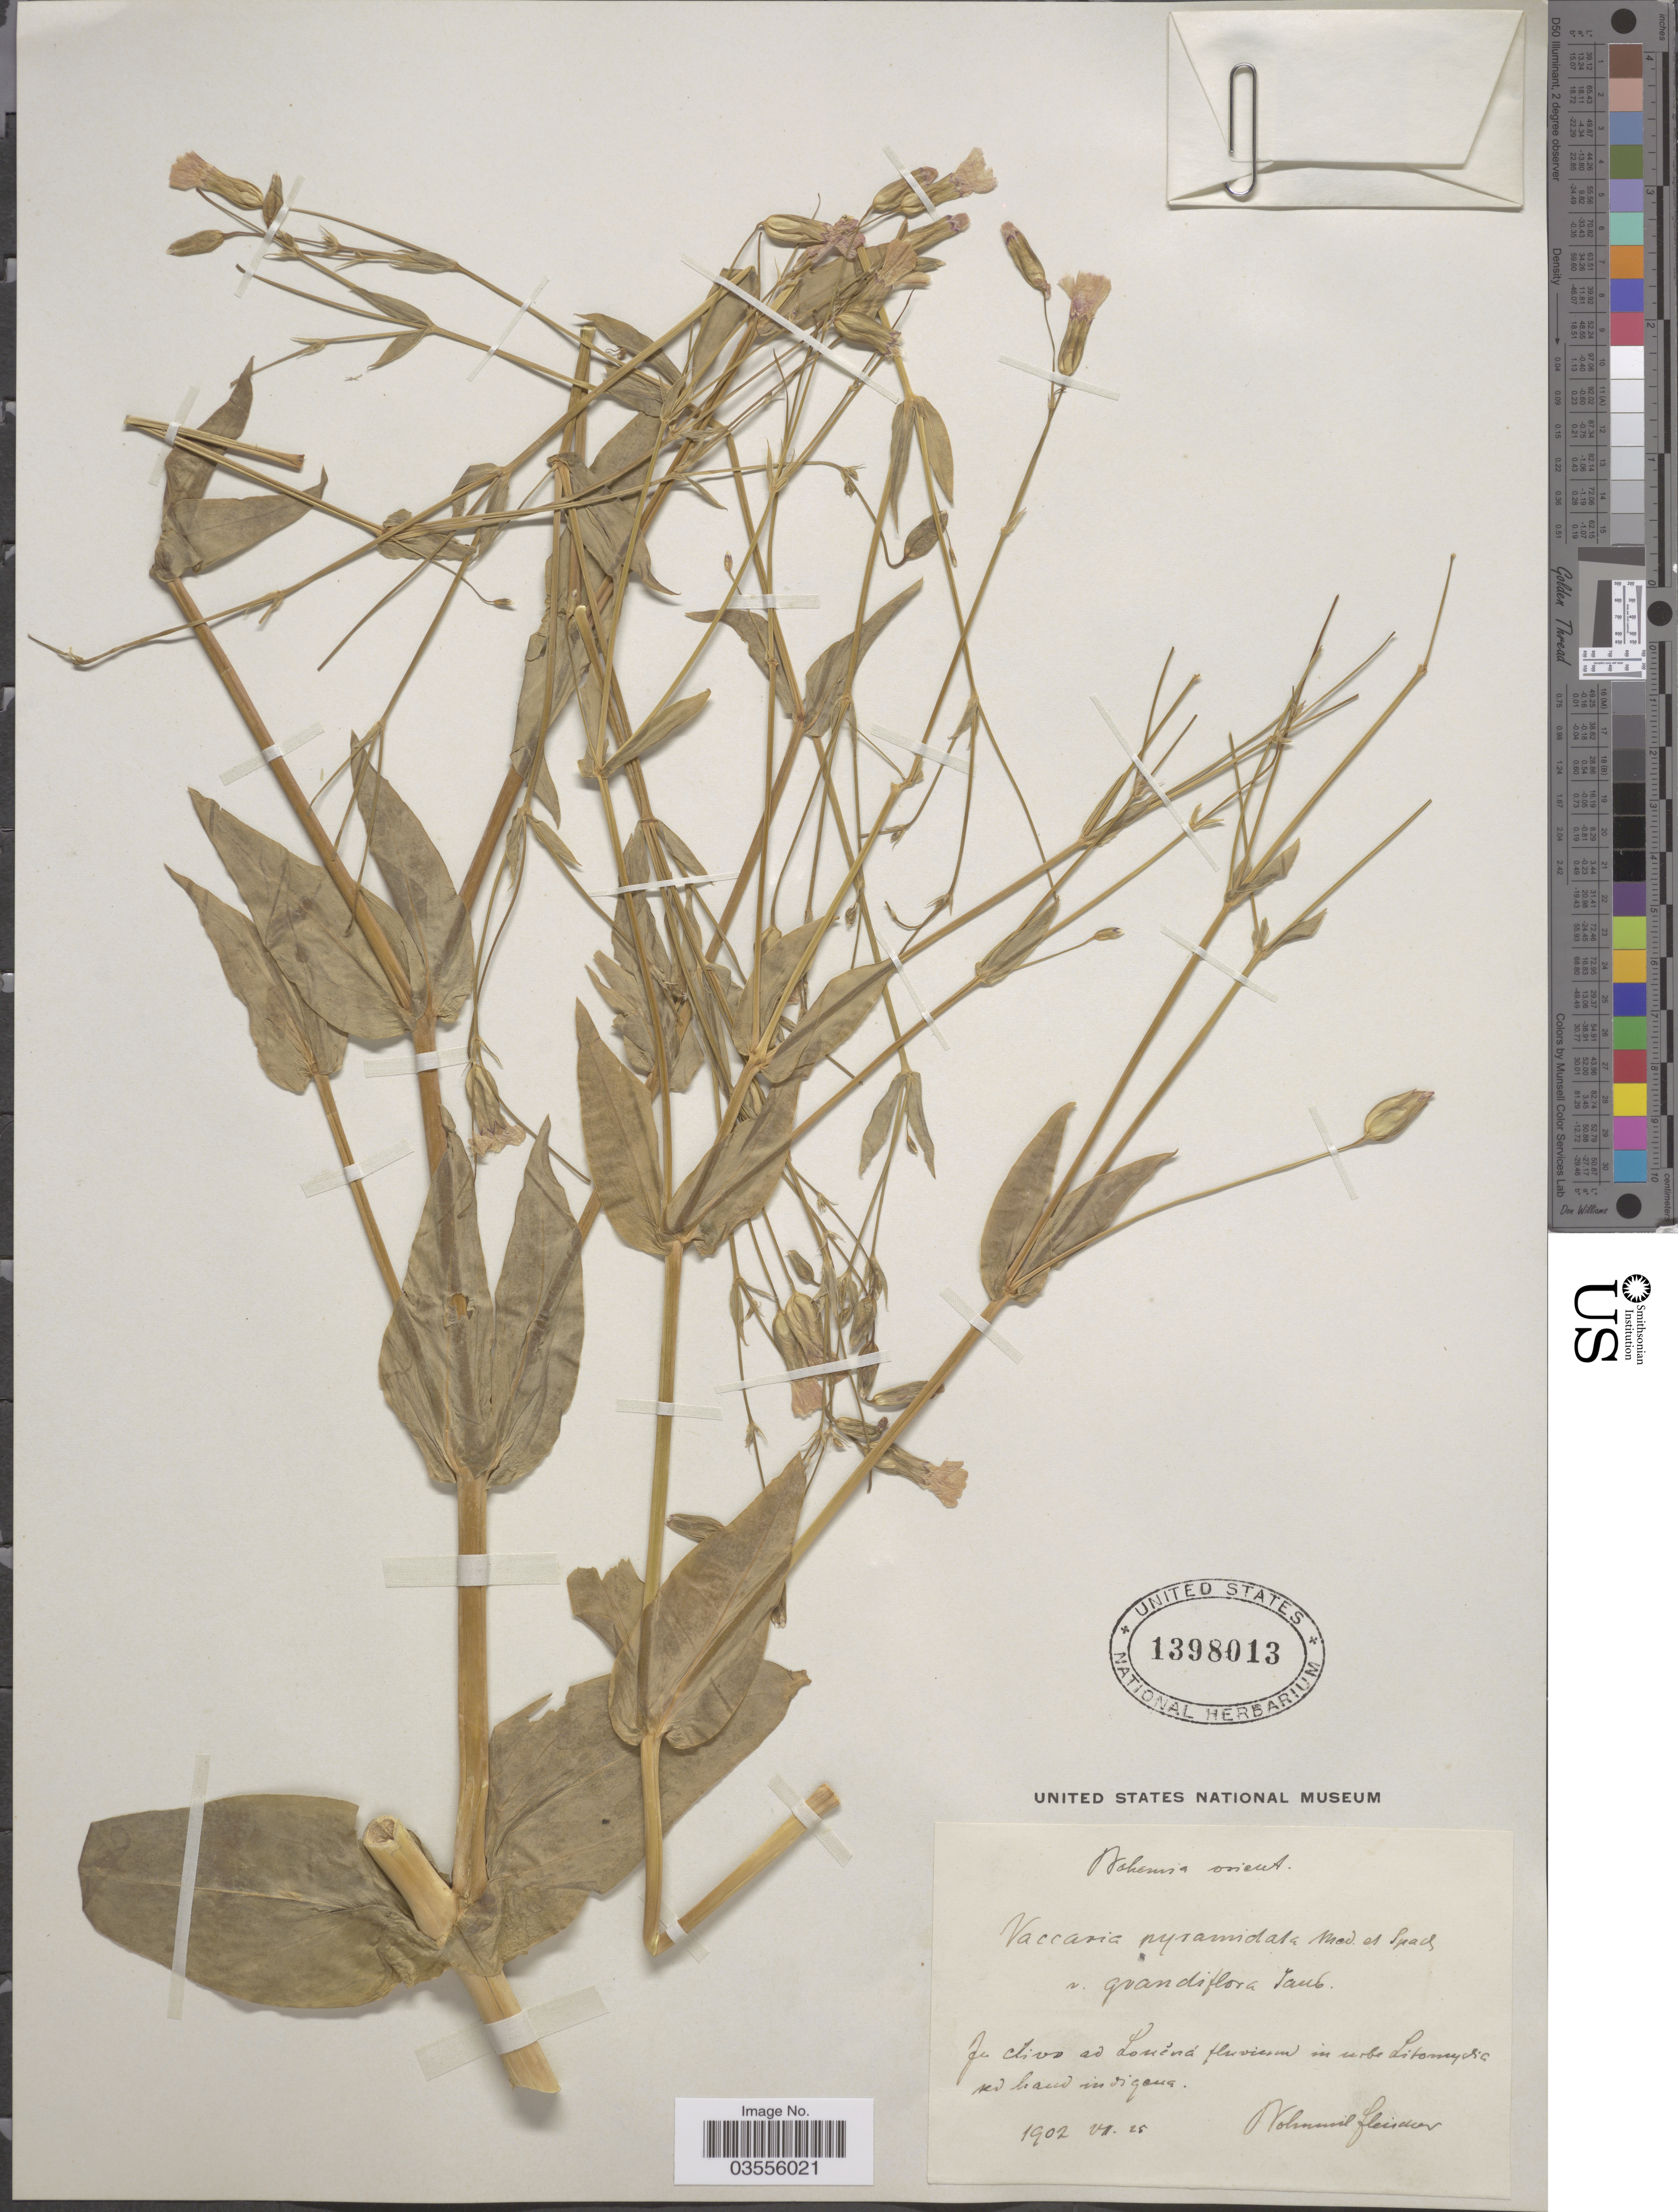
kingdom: Plantae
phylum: Tracheophyta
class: Magnoliopsida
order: Caryophyllales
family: Caryophyllaceae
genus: Gypsophila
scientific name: Gypsophila vaccaria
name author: (L.) Sm.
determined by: Strong, M. T., (US), Smithsonian Institution - National Museum of Natural History (UNITED STATES)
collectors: B. Fleischer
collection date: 1902-06-25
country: Czechia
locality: Bohemia orient. In clivo ad Loniná [interpreted] fluvium in urbe Litomyslia.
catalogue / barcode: US 1398013